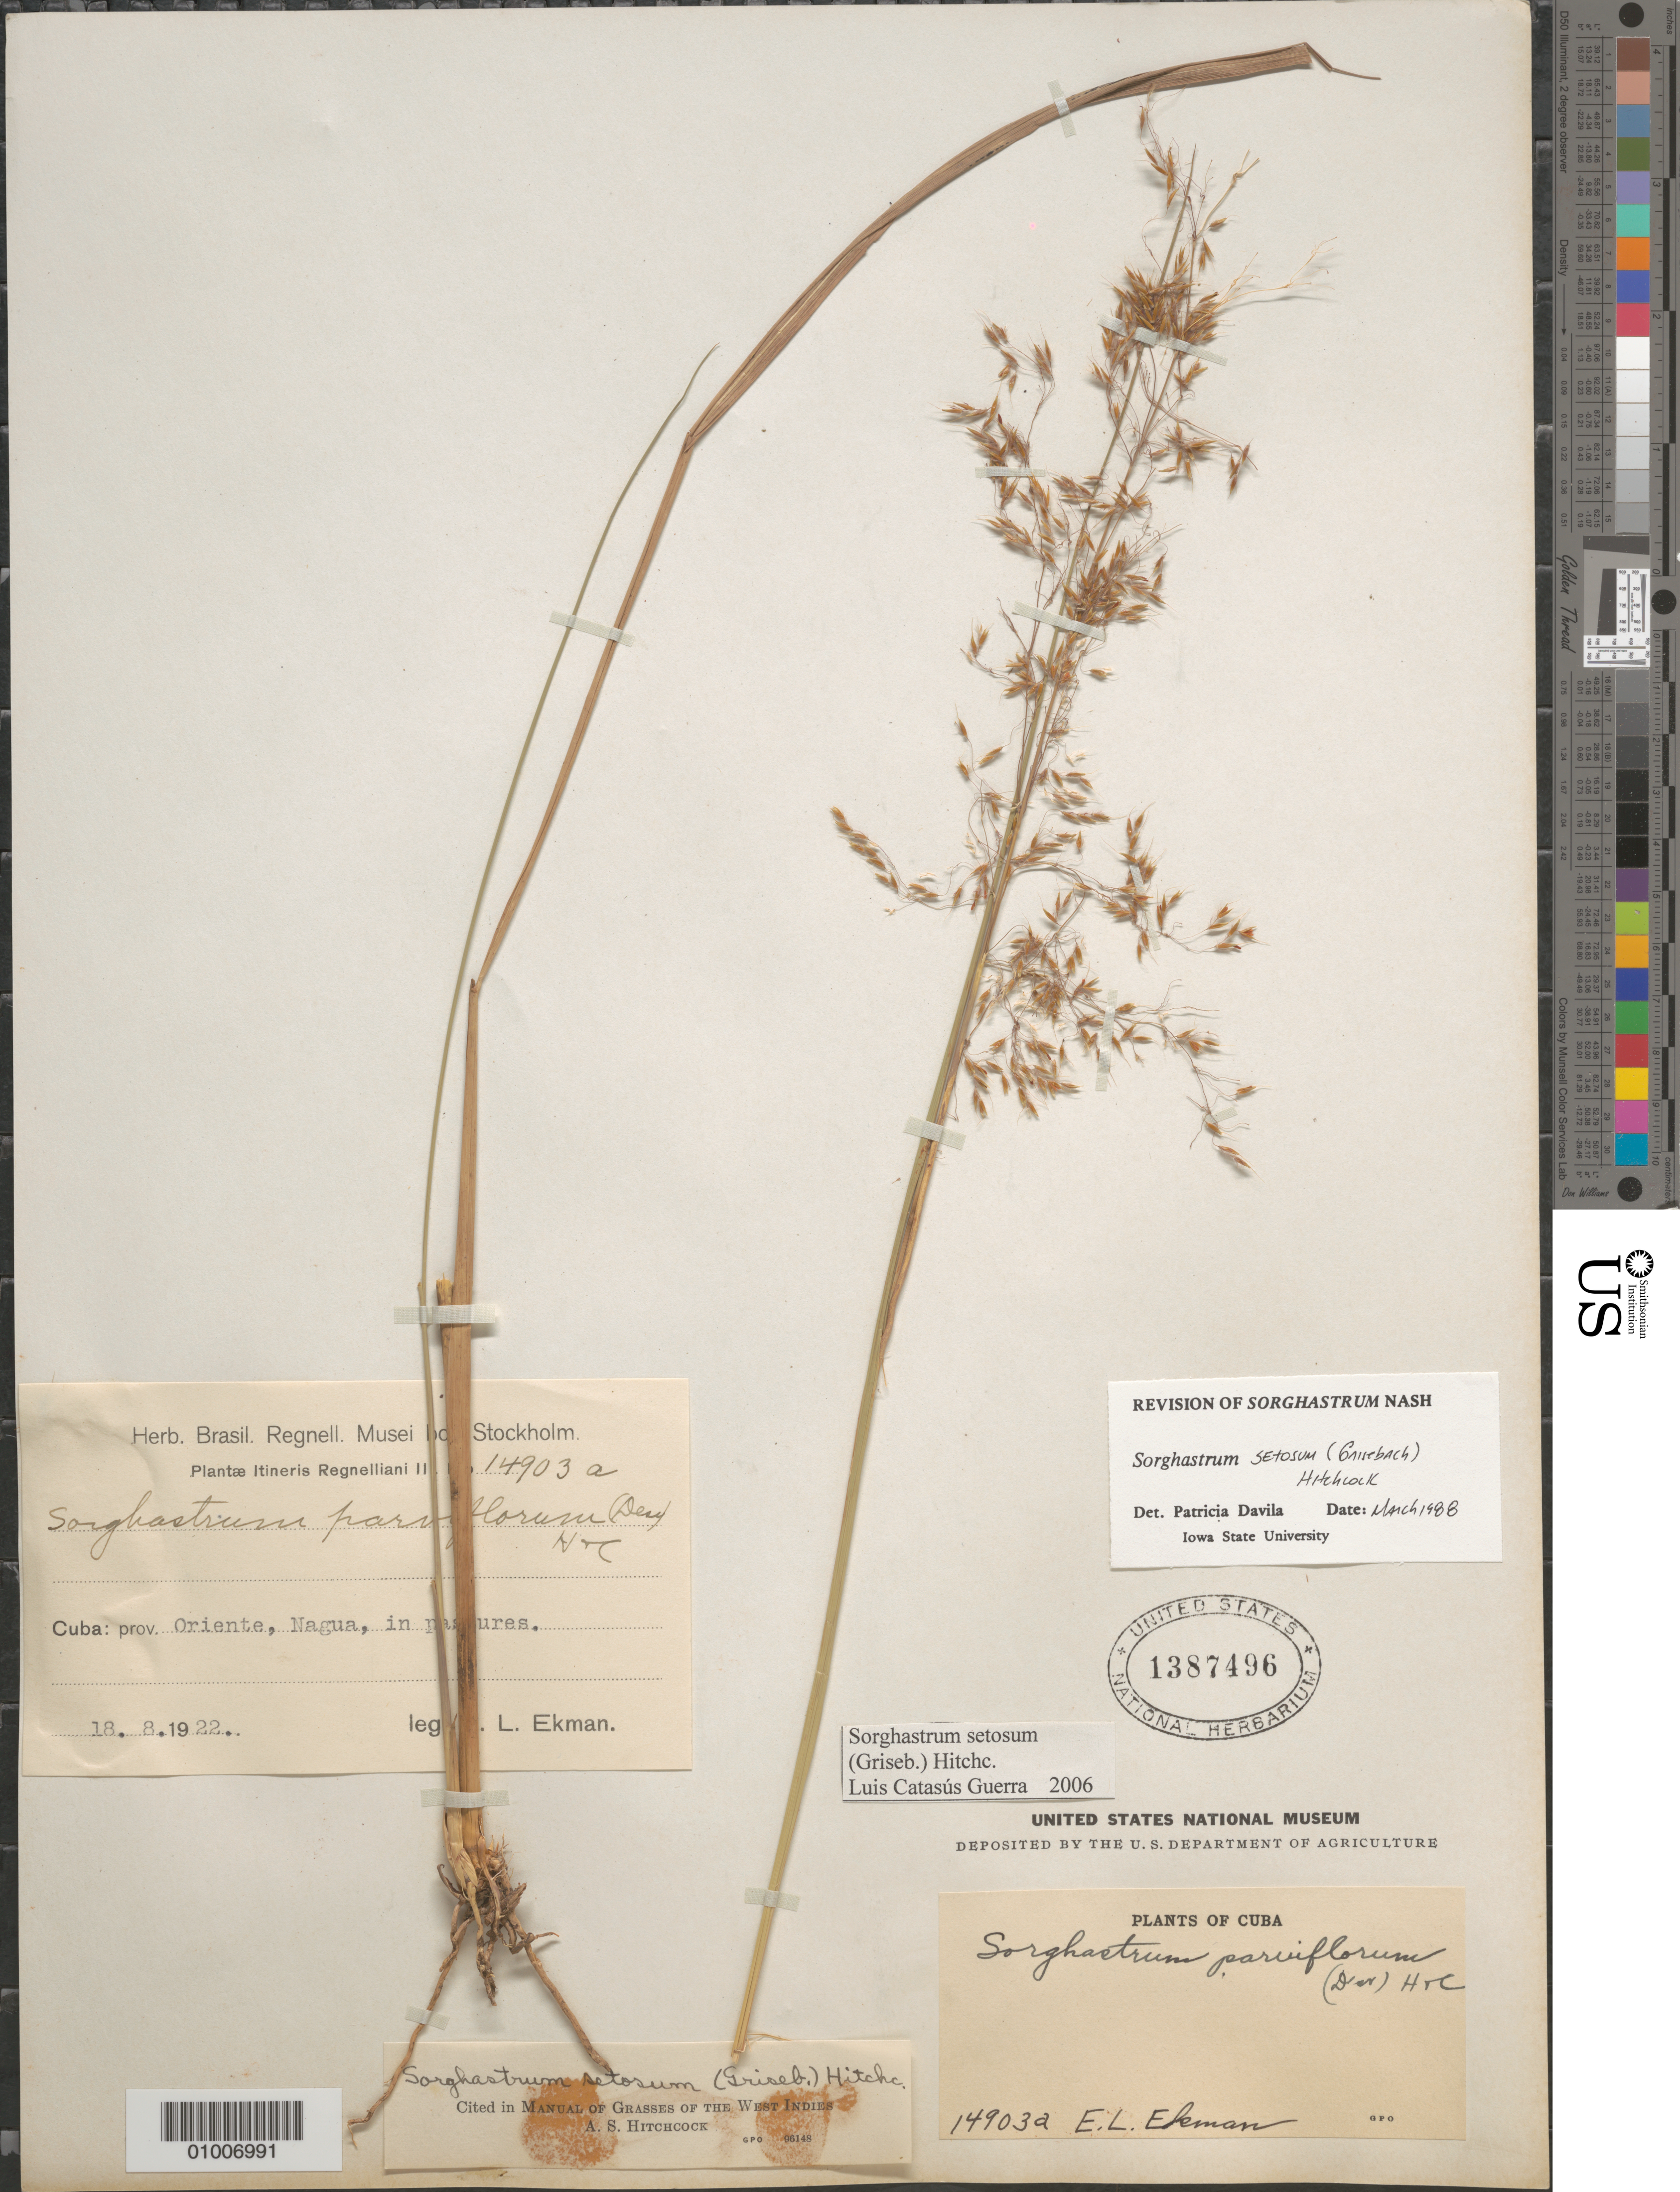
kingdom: Plantae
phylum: Tracheophyta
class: Liliopsida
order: Poales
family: Poaceae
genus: Sorghastrum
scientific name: Sorghastrum setosum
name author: (Griseb.) Hitchc.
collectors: E. L. Ekman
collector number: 14903a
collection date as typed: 18 Aug 1922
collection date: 1922-08-18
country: Cuba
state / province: Oriente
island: Cuba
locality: Nagua, in pastures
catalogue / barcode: US 1387496